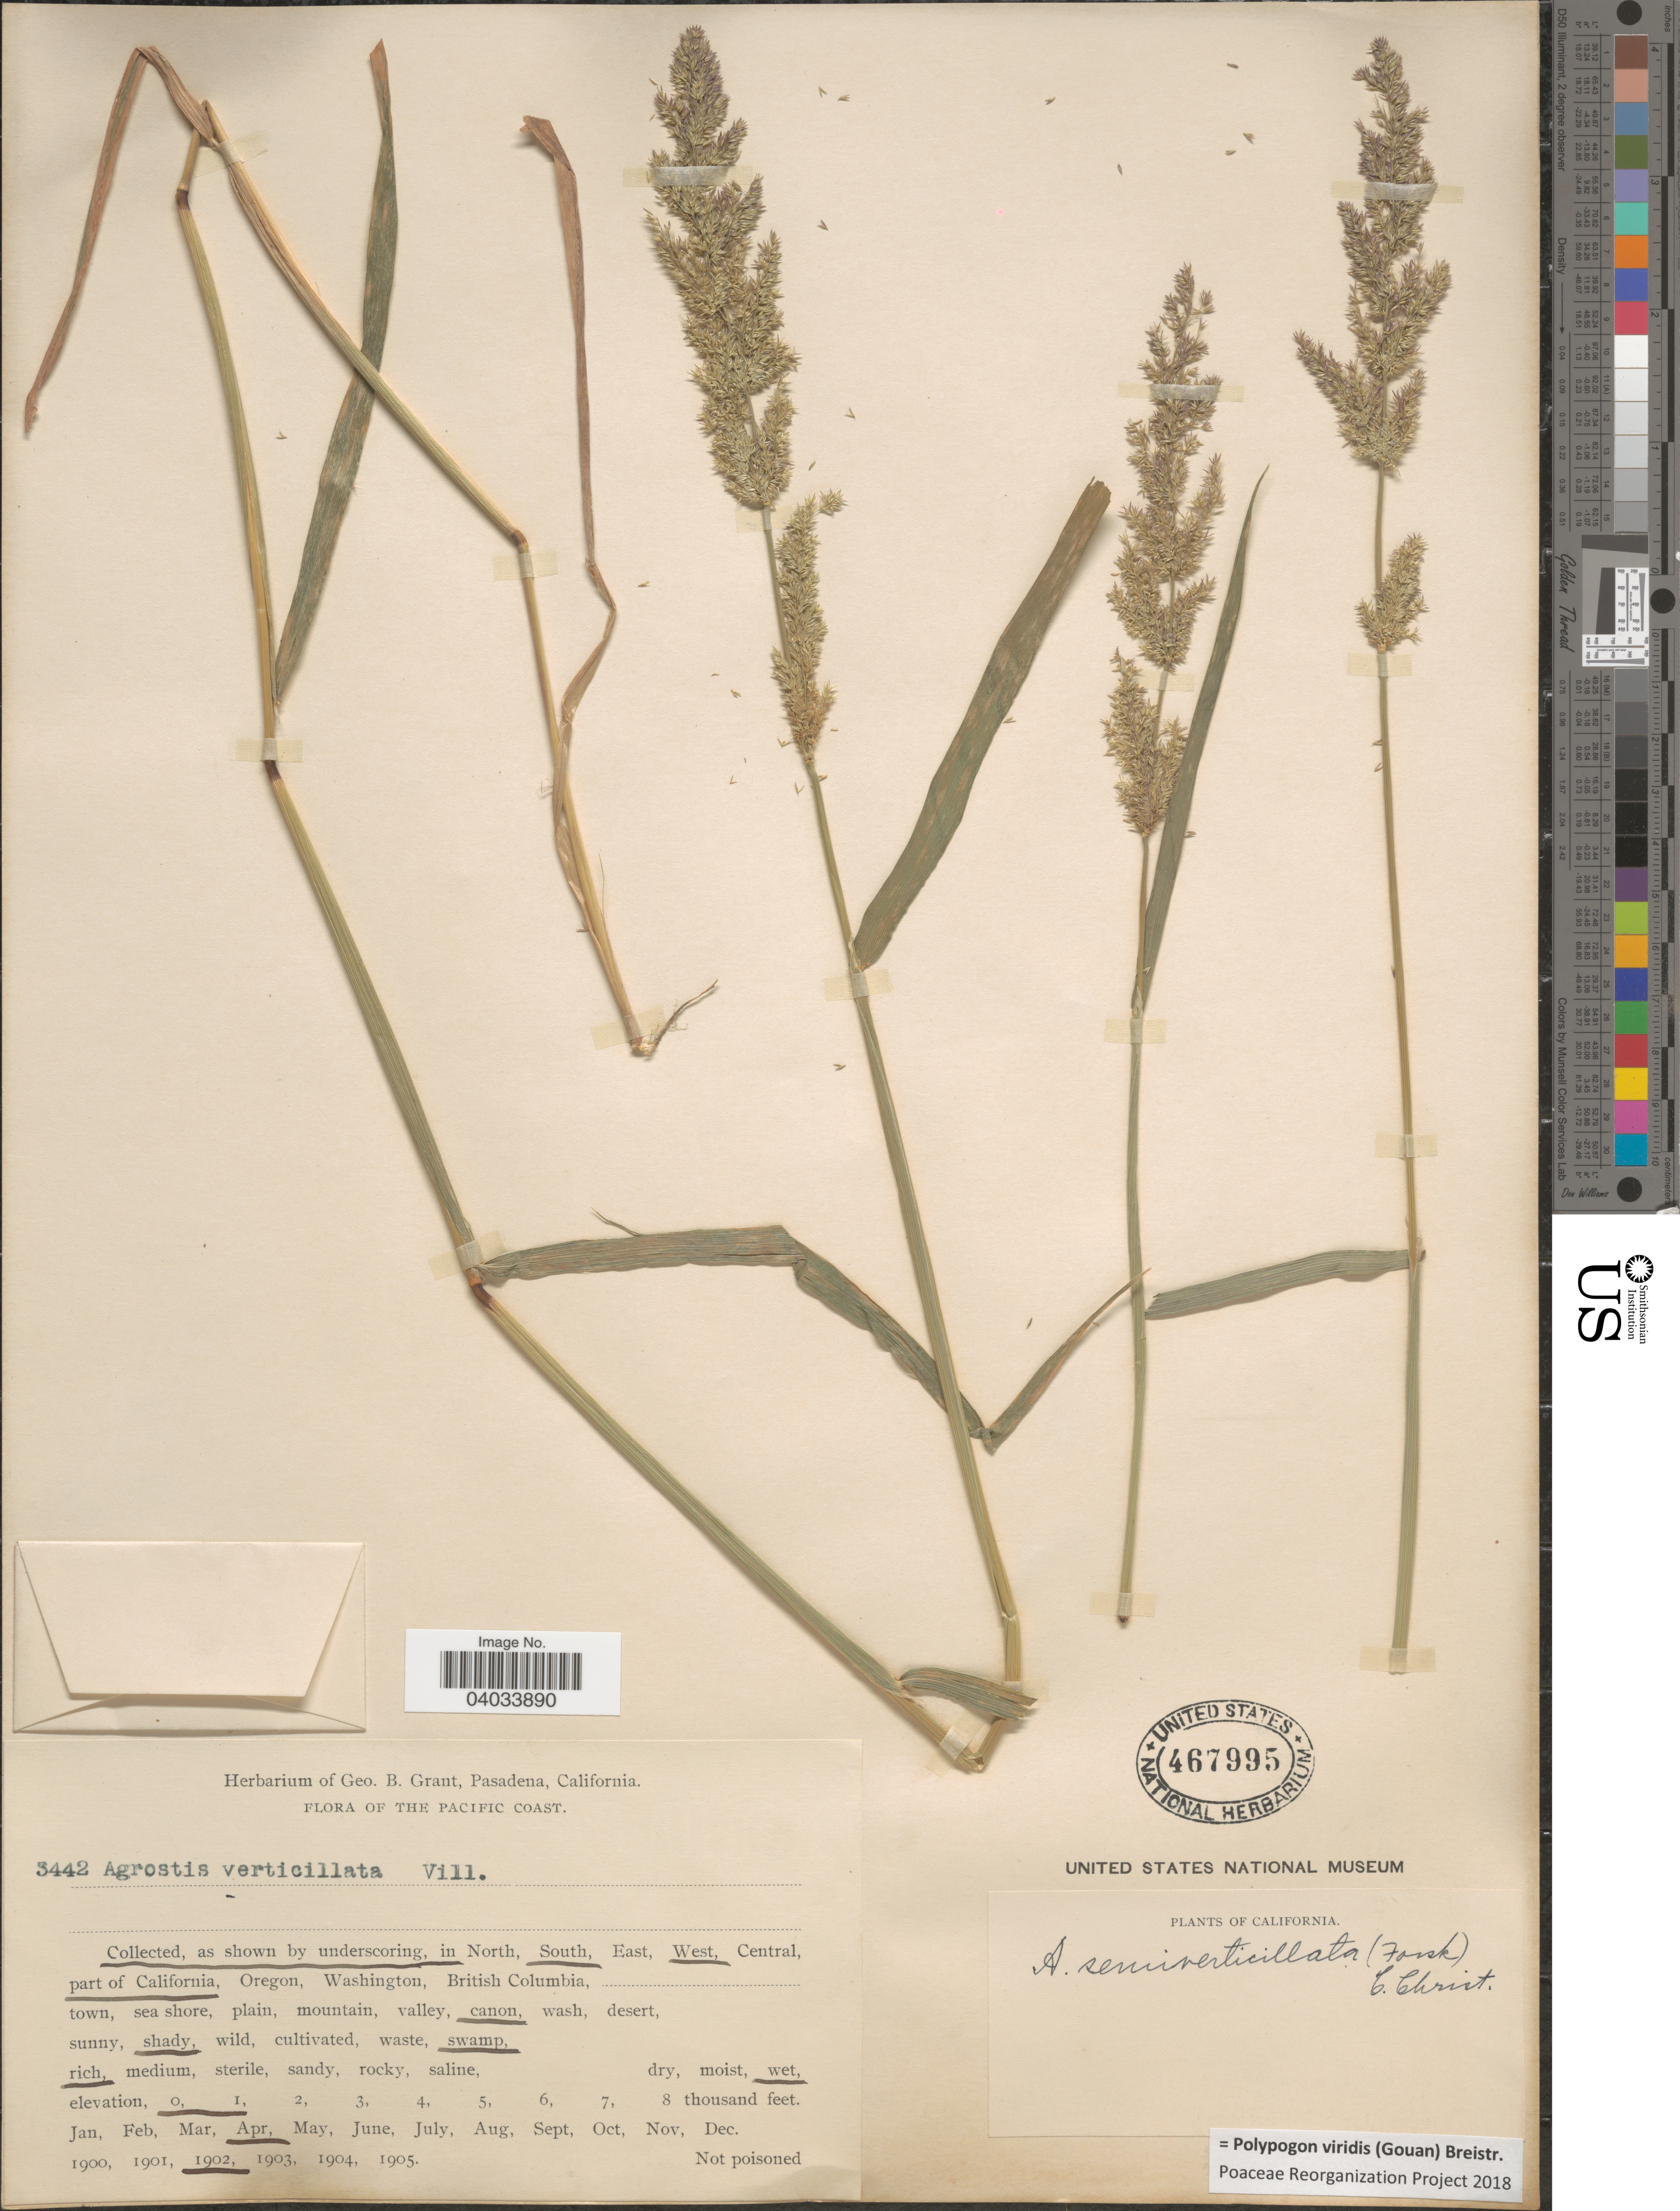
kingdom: Plantae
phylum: Tracheophyta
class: Liliopsida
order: Poales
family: Poaceae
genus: Polypogon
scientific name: Polypogon viridis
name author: (Gouan) Breistroffer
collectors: ex herb. Geo. B. Grant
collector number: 3442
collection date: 1902-04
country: United States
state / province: California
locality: Pacific Coast. South, West part of California.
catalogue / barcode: US 467995